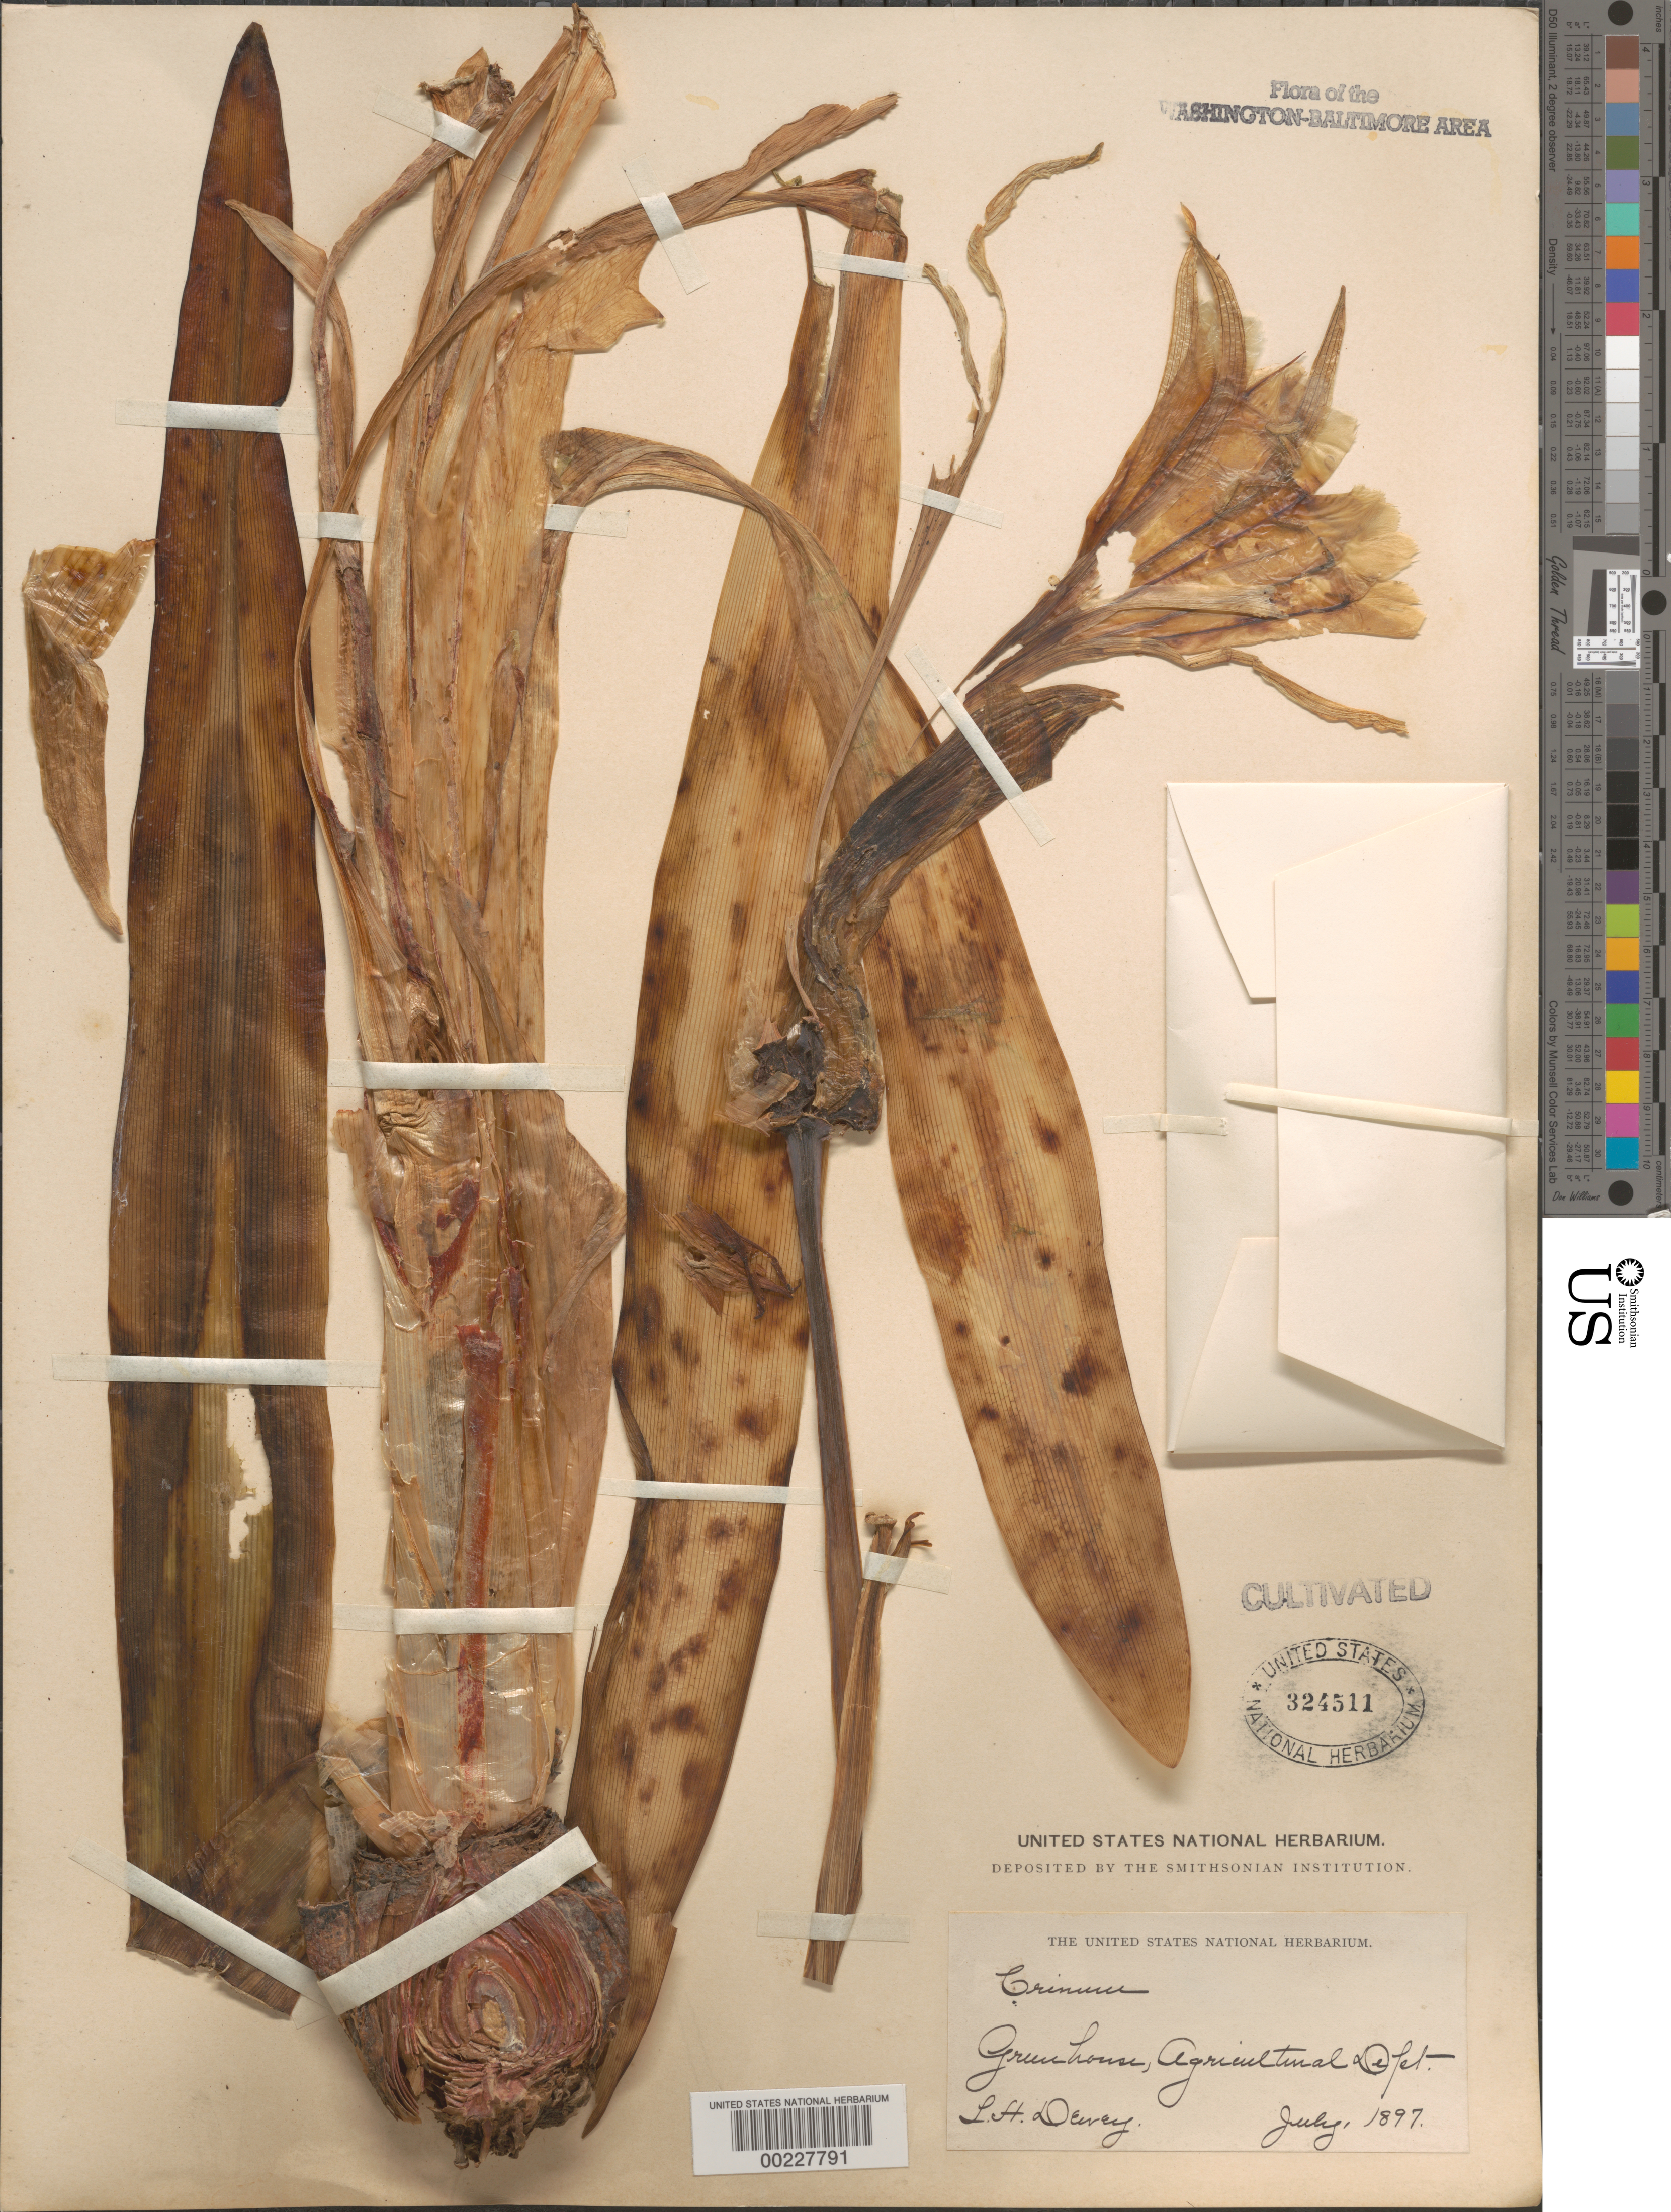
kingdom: Plantae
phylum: Tracheophyta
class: Liliopsida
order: Asparagales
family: Amaryllidaceae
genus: Crinum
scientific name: Crinum sp.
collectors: L. H. Dewey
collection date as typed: Jul 1897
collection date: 1897-07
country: United States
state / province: District of Columbia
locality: Greenhouse, Dept. of Agriculture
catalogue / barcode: US 324511